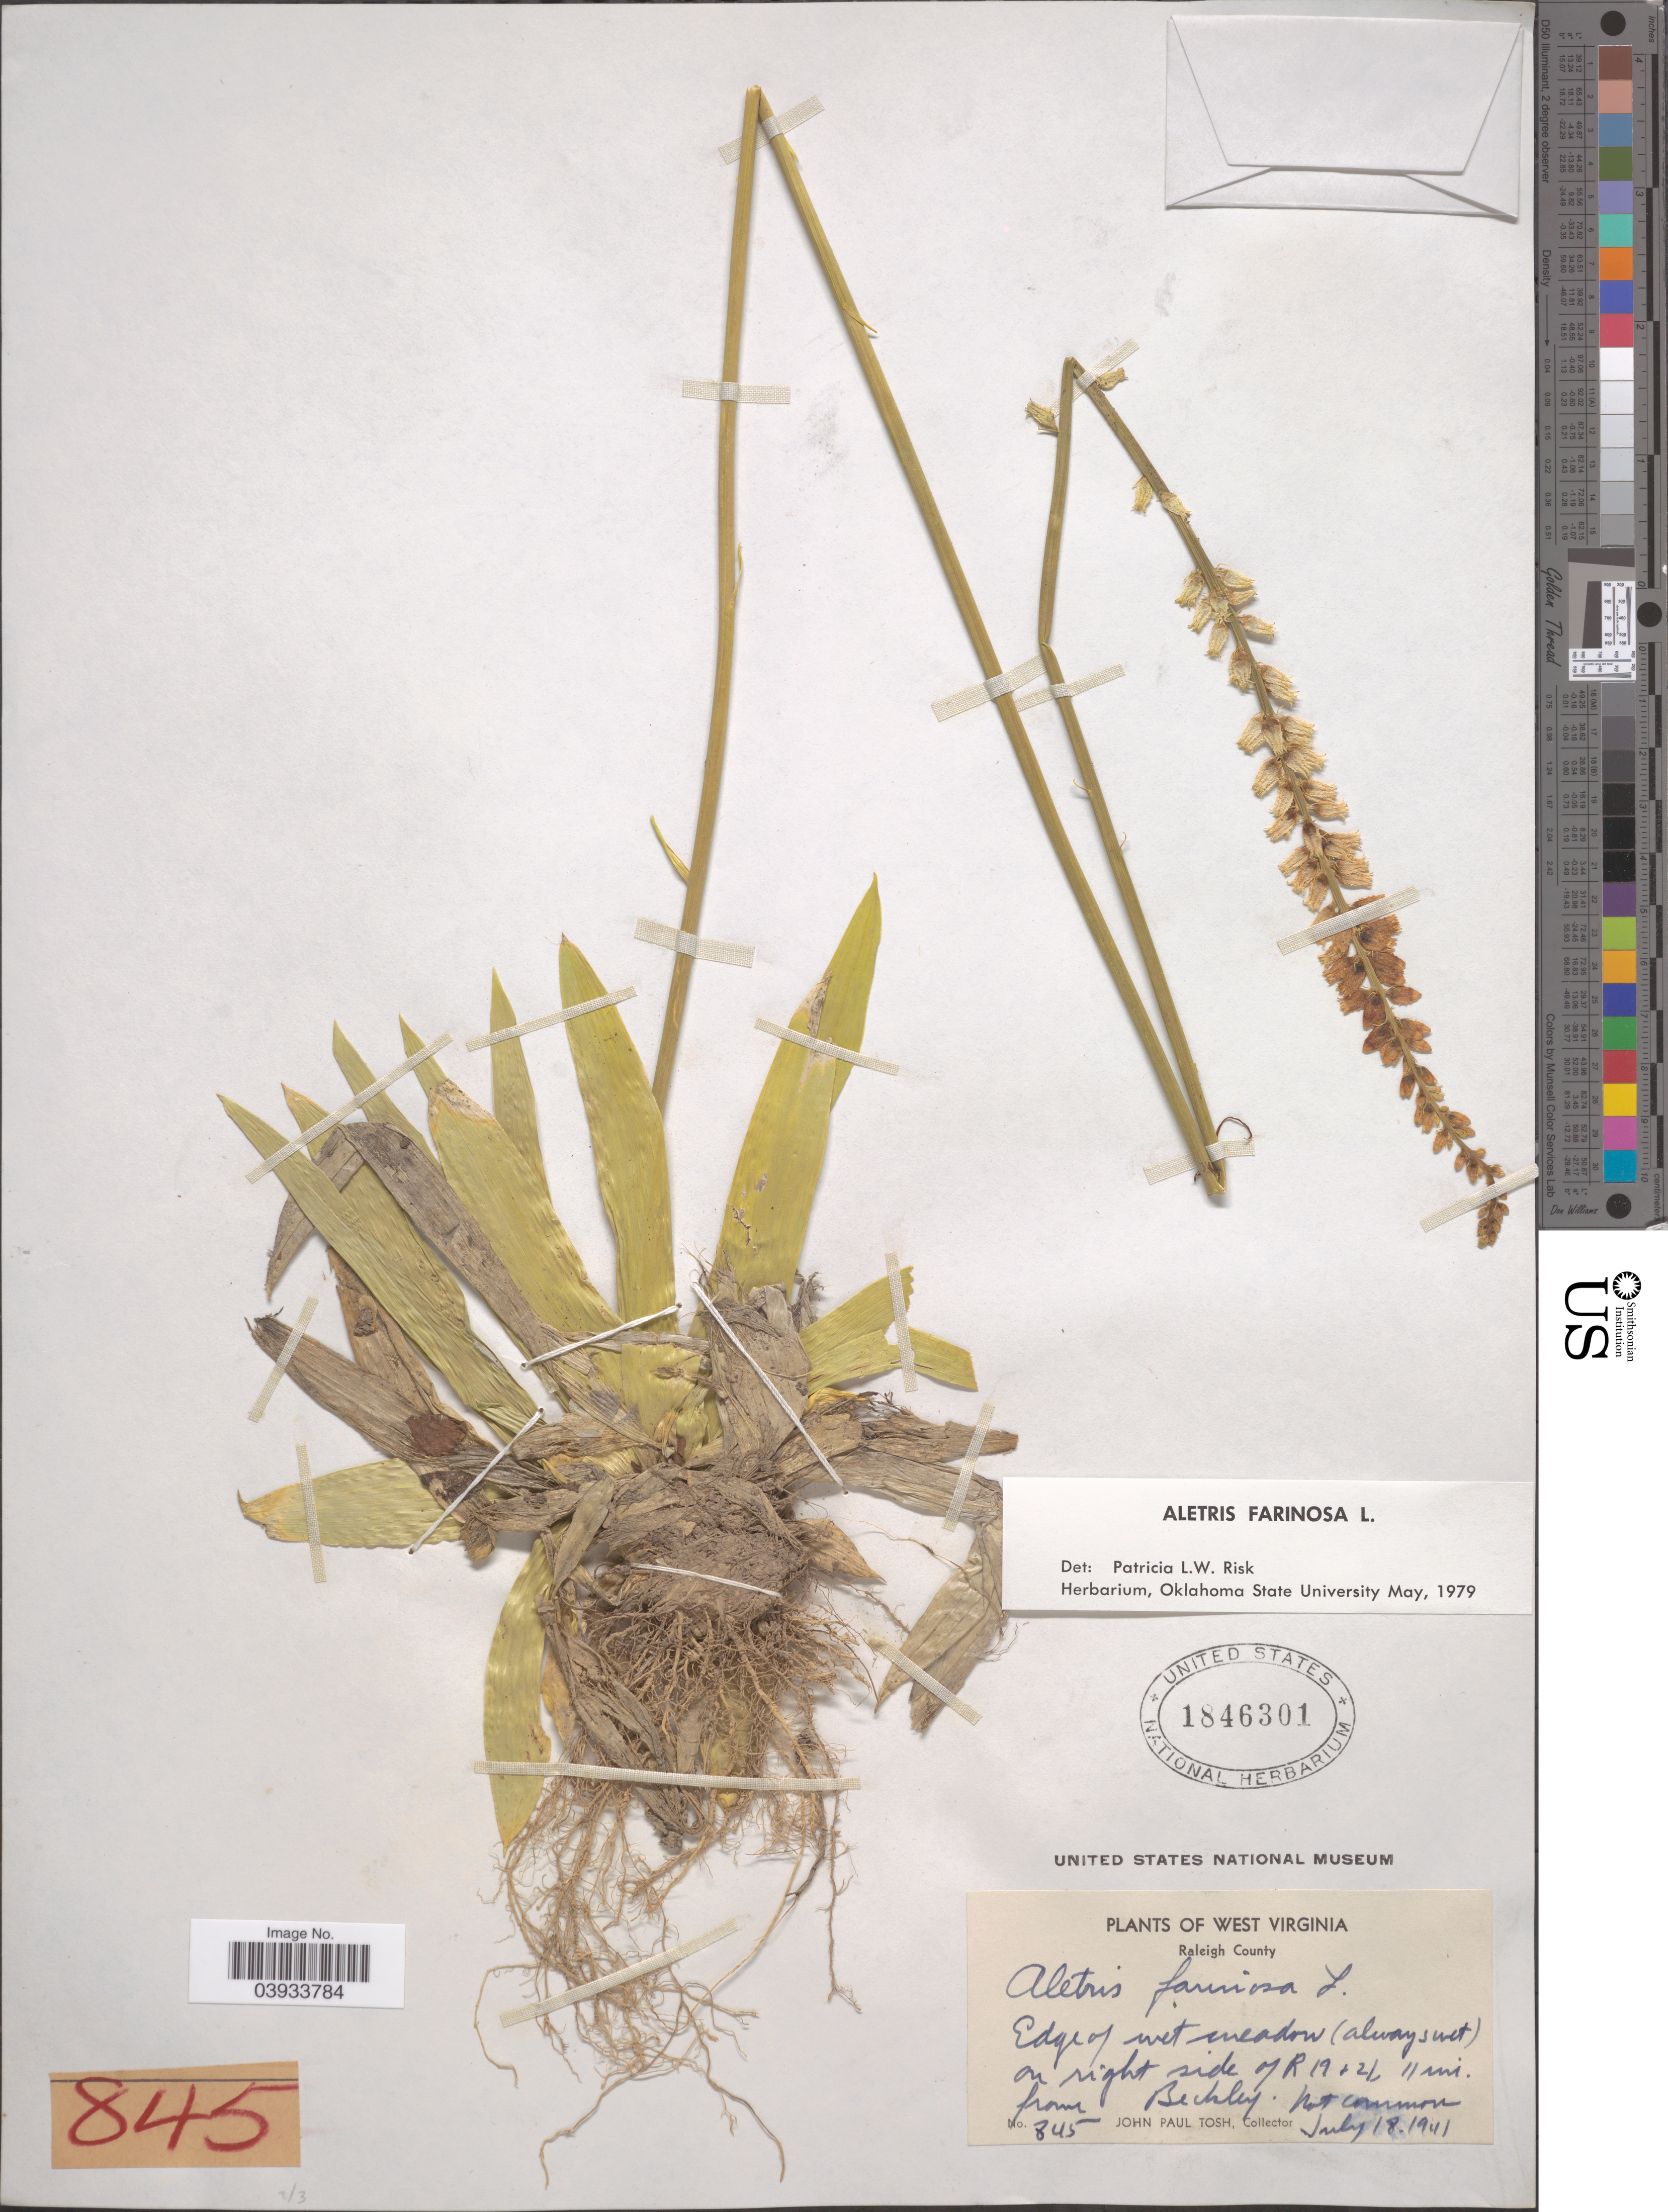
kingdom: Plantae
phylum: Tracheophyta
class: Liliopsida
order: Dioscoreales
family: Nartheciaceae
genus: Aletris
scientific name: Aletris farinosa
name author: L.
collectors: J. Tosh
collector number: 845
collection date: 1941-07-18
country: United States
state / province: West Virginia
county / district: Raleigh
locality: Raleigh County. Edge of wet meadow (always wet) on righ side of R 19 + 21, 11 mi. from Beckley.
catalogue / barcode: US 1846301